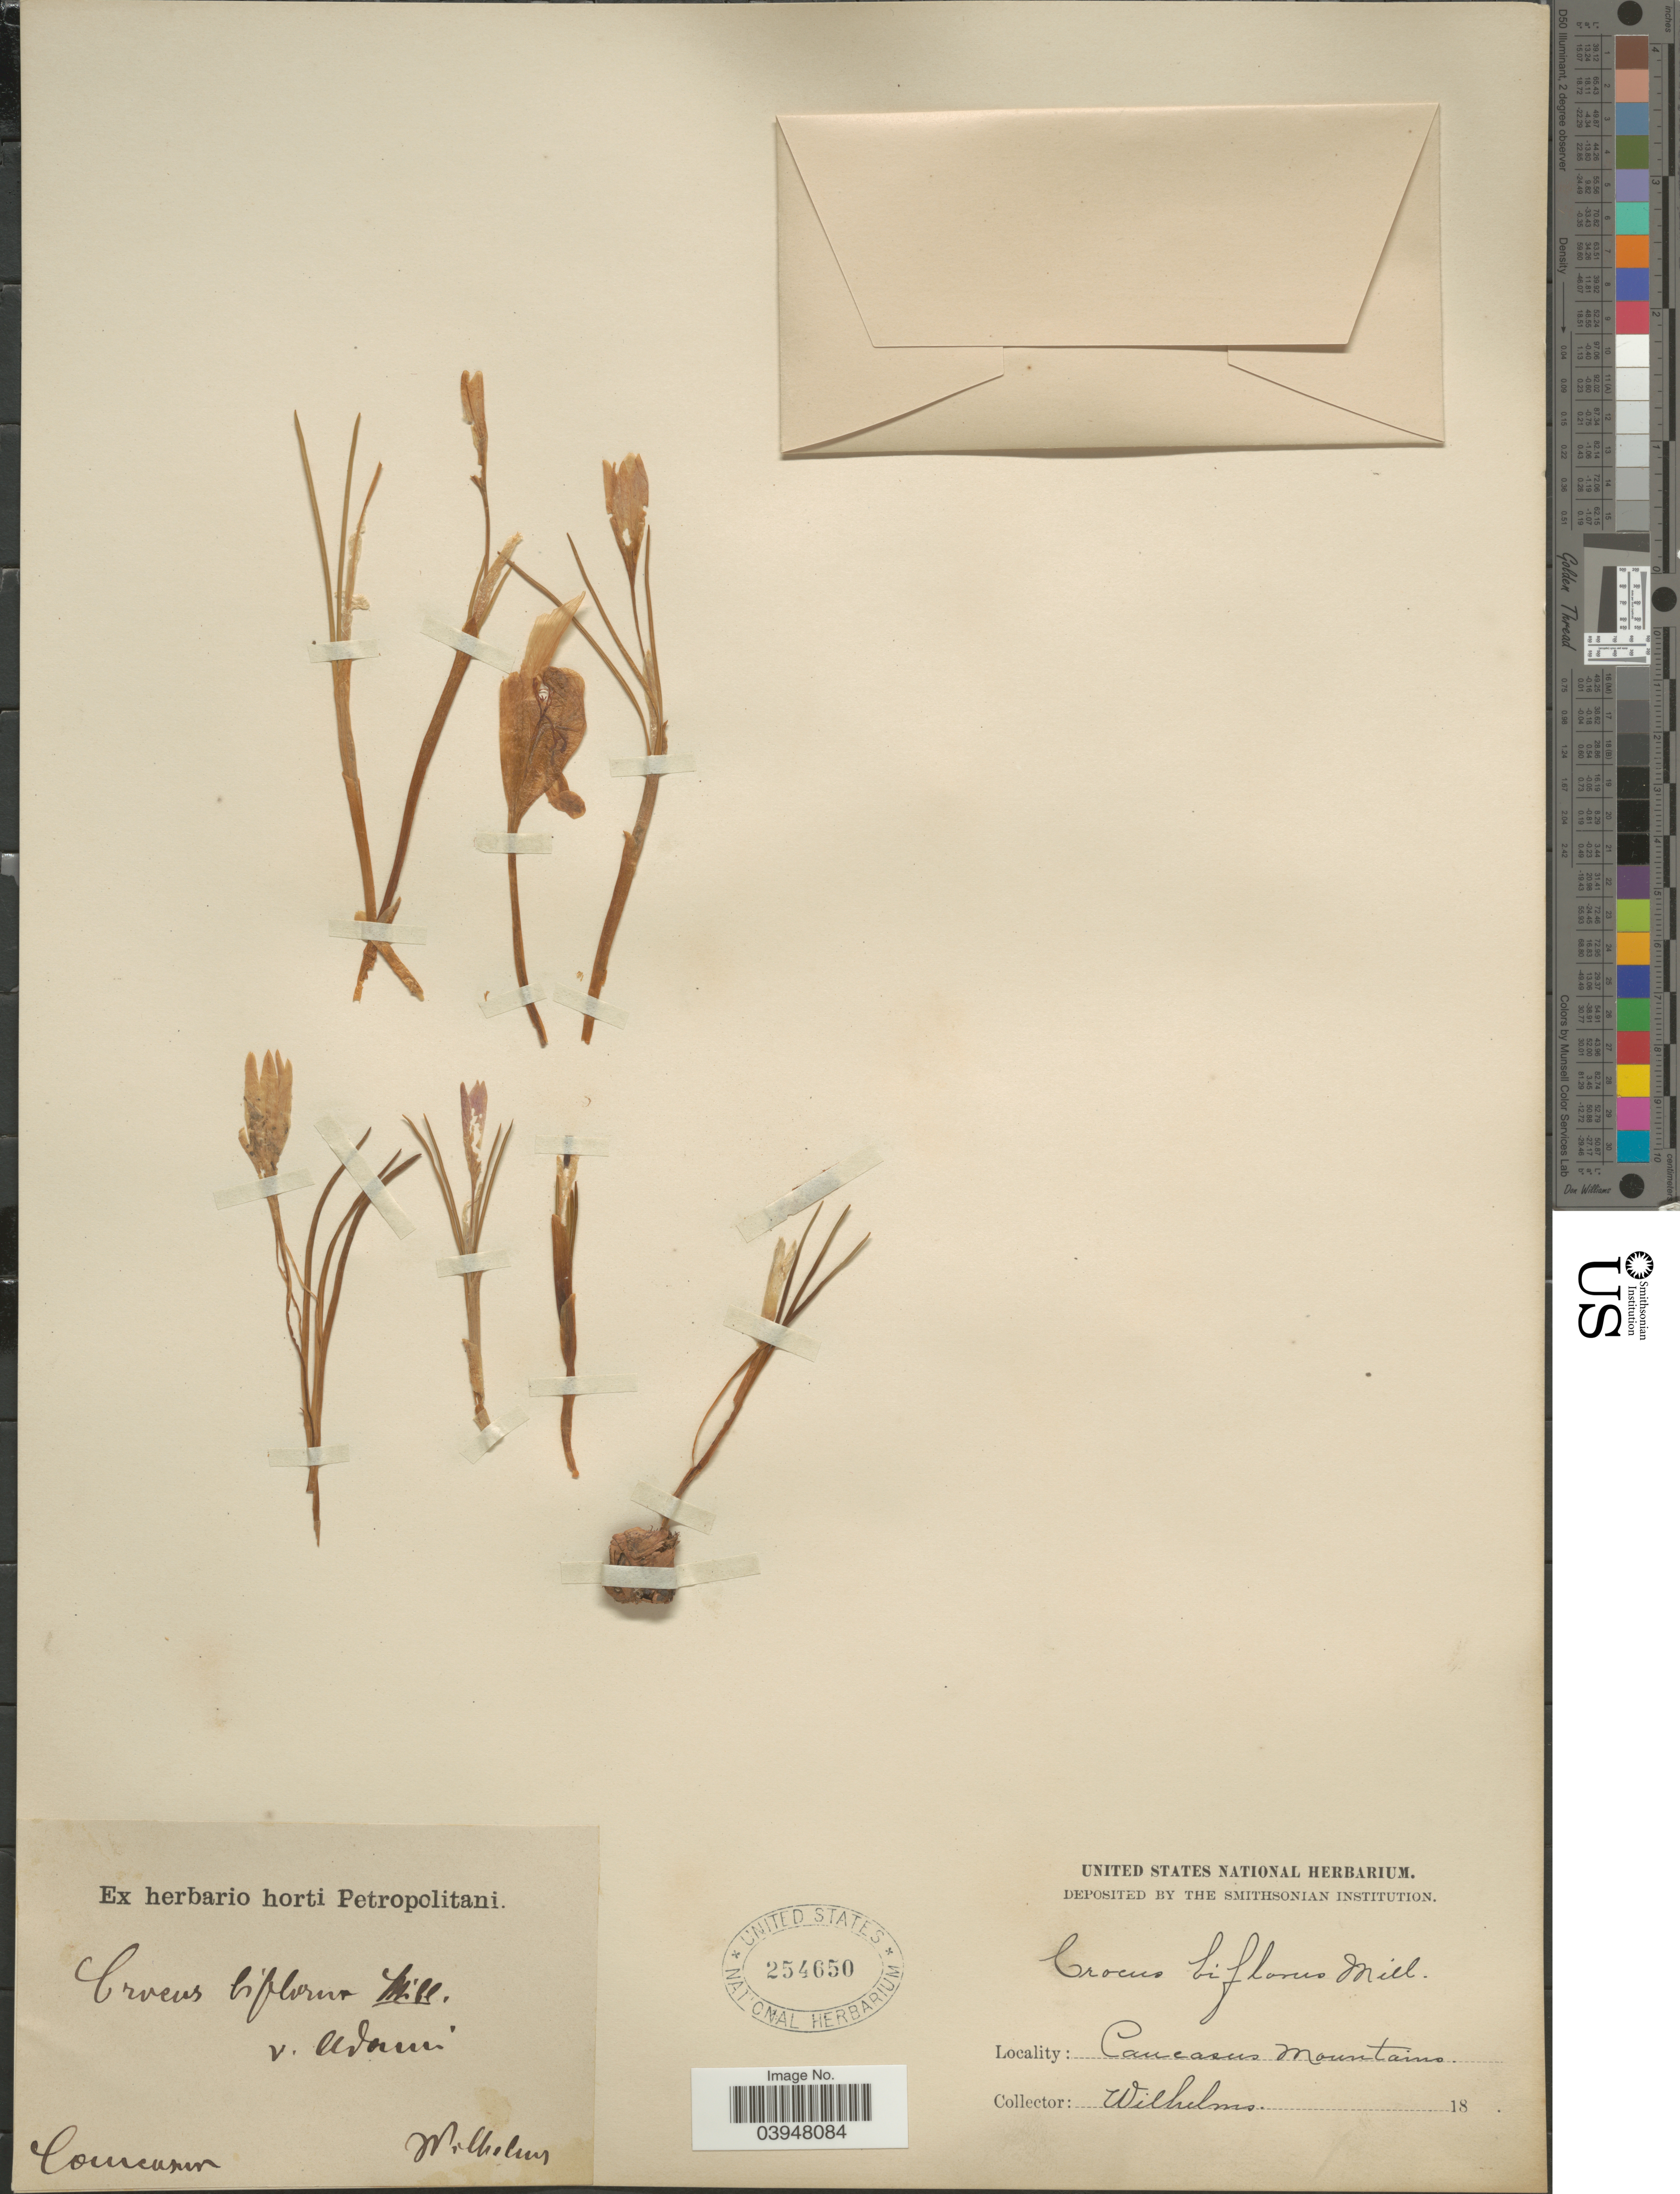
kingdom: Plantae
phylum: Tracheophyta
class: Liliopsida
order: Asparagales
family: Iridaceae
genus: Crocus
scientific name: Crocus biflorus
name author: Mill.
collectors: C. Wilhelms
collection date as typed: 18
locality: Caucasus Mountains.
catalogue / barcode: US 254650